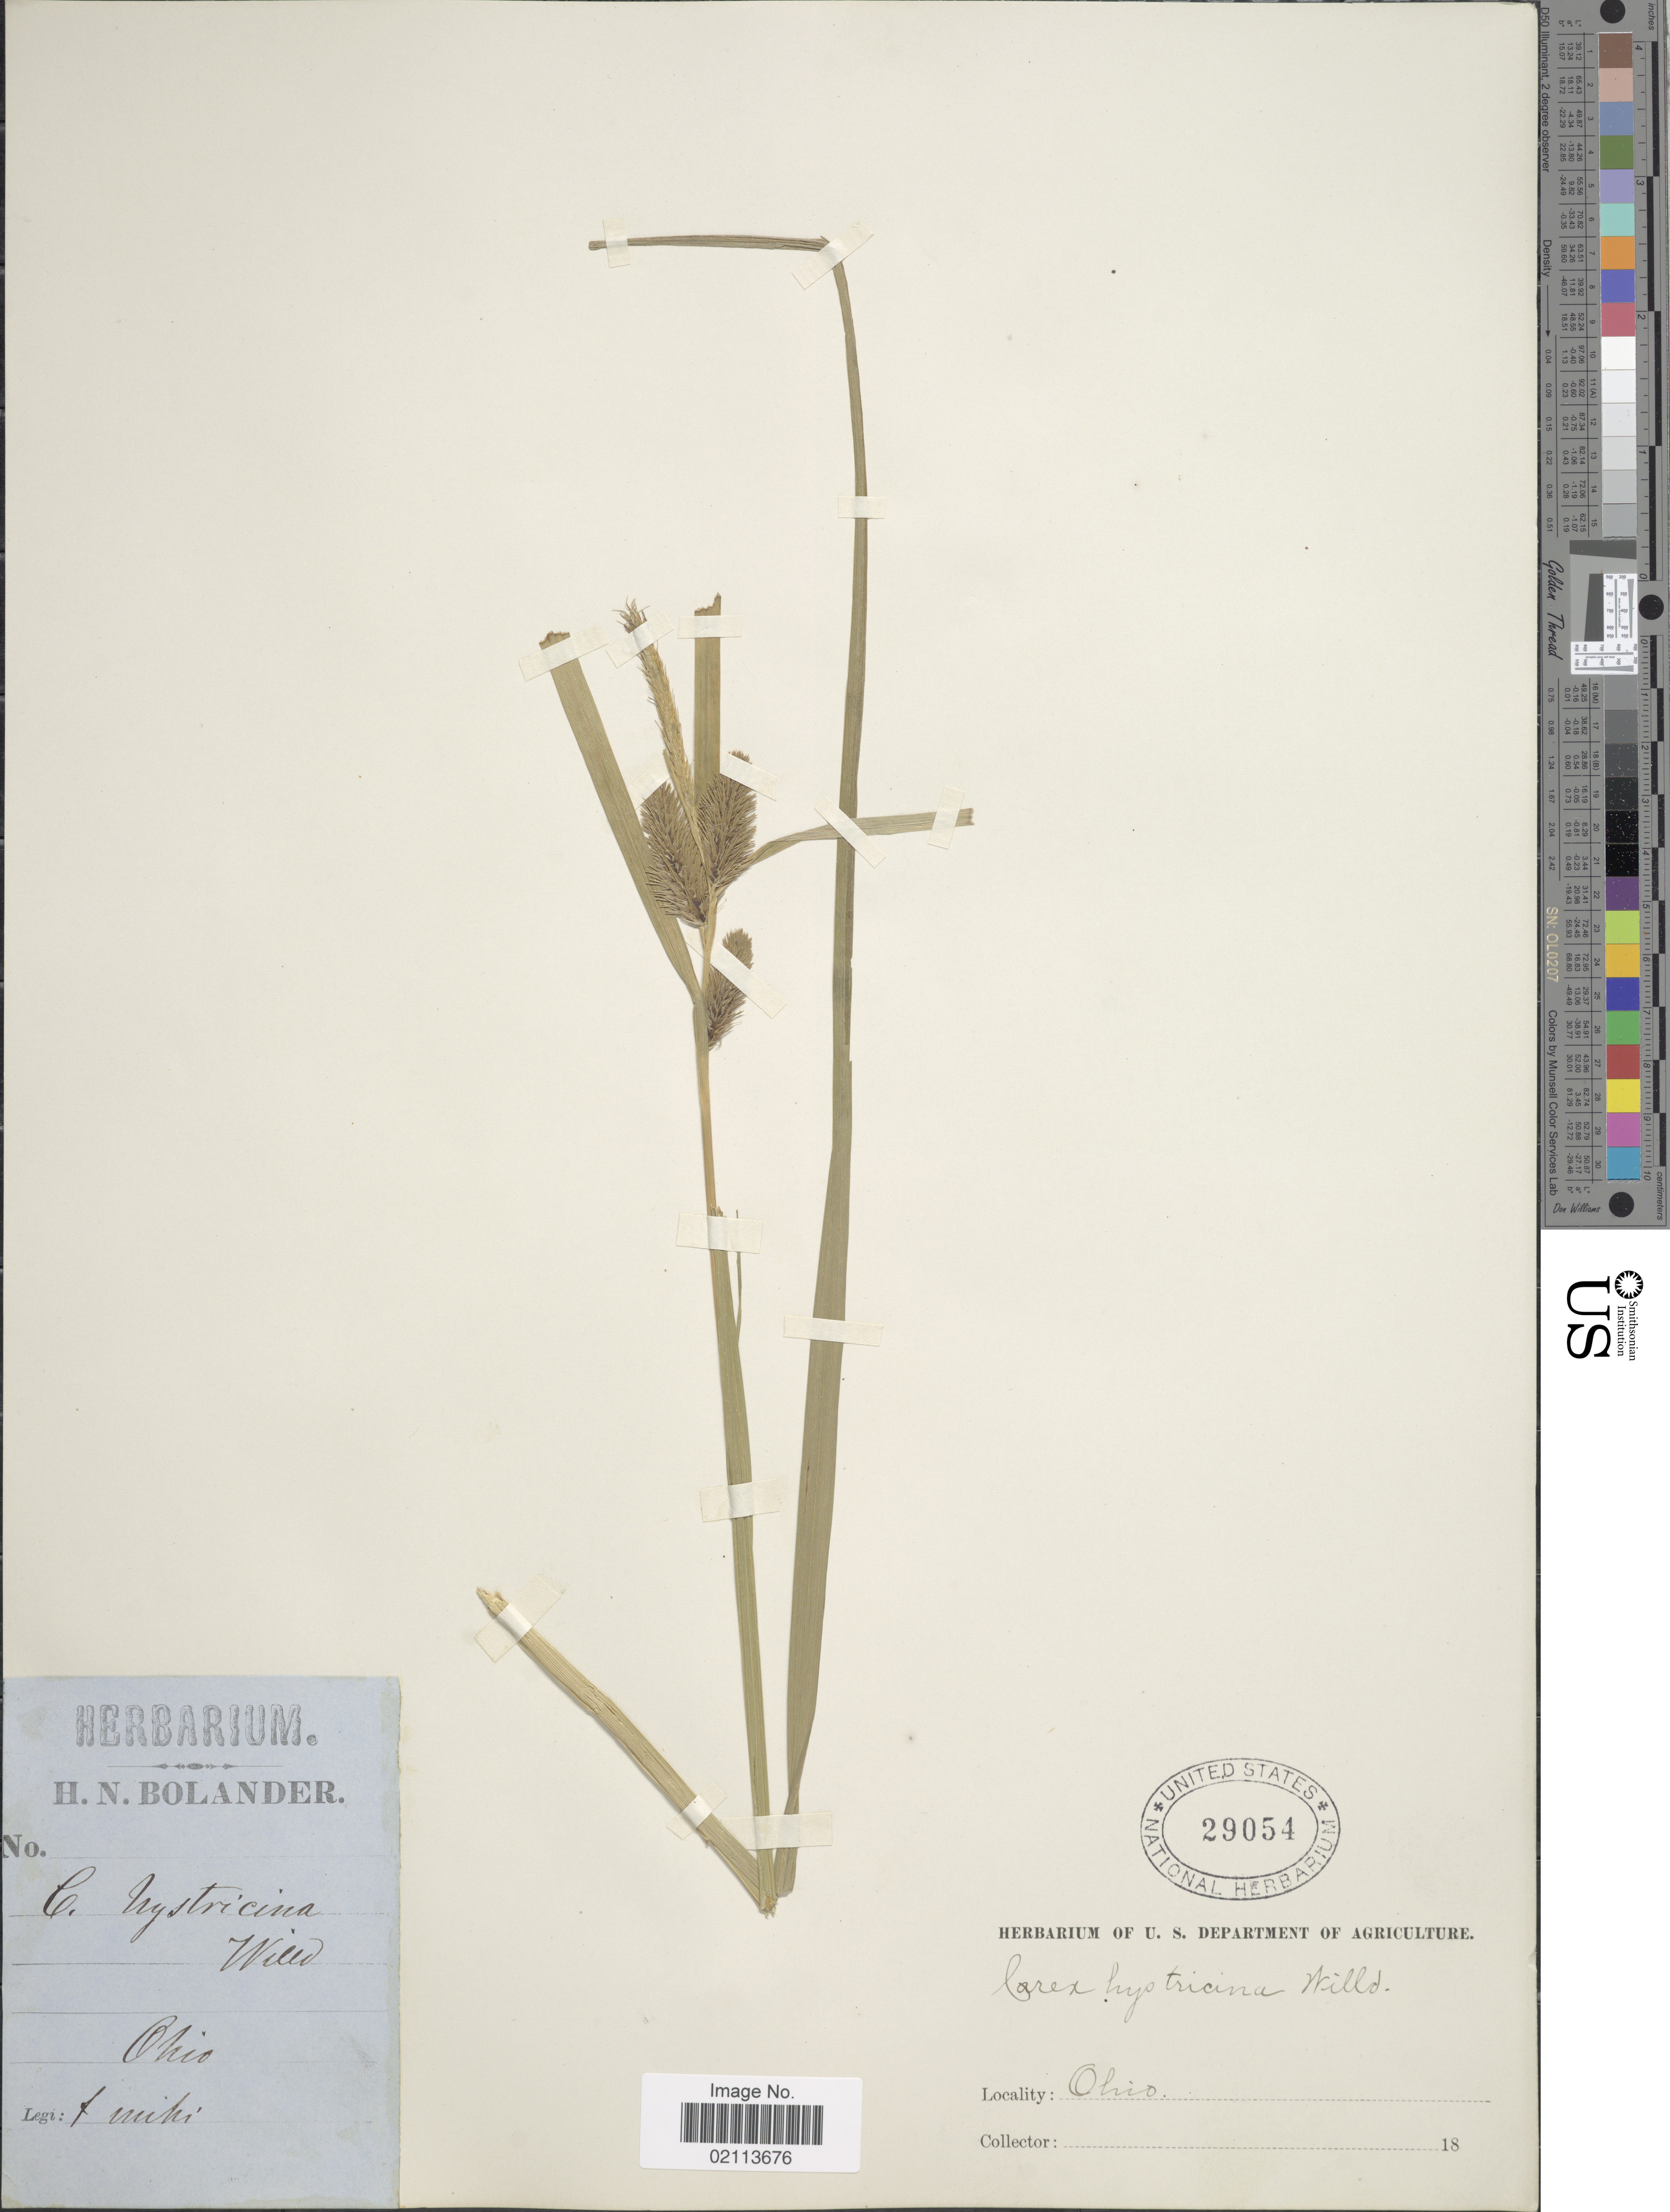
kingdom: Plantae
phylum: Tracheophyta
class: Liliopsida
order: Poales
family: Cyperaceae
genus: Carex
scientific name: Carex hystericina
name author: Muhl. ex Willd.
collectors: H. Bolander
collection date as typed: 18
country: United States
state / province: Ohio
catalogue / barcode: US 29054